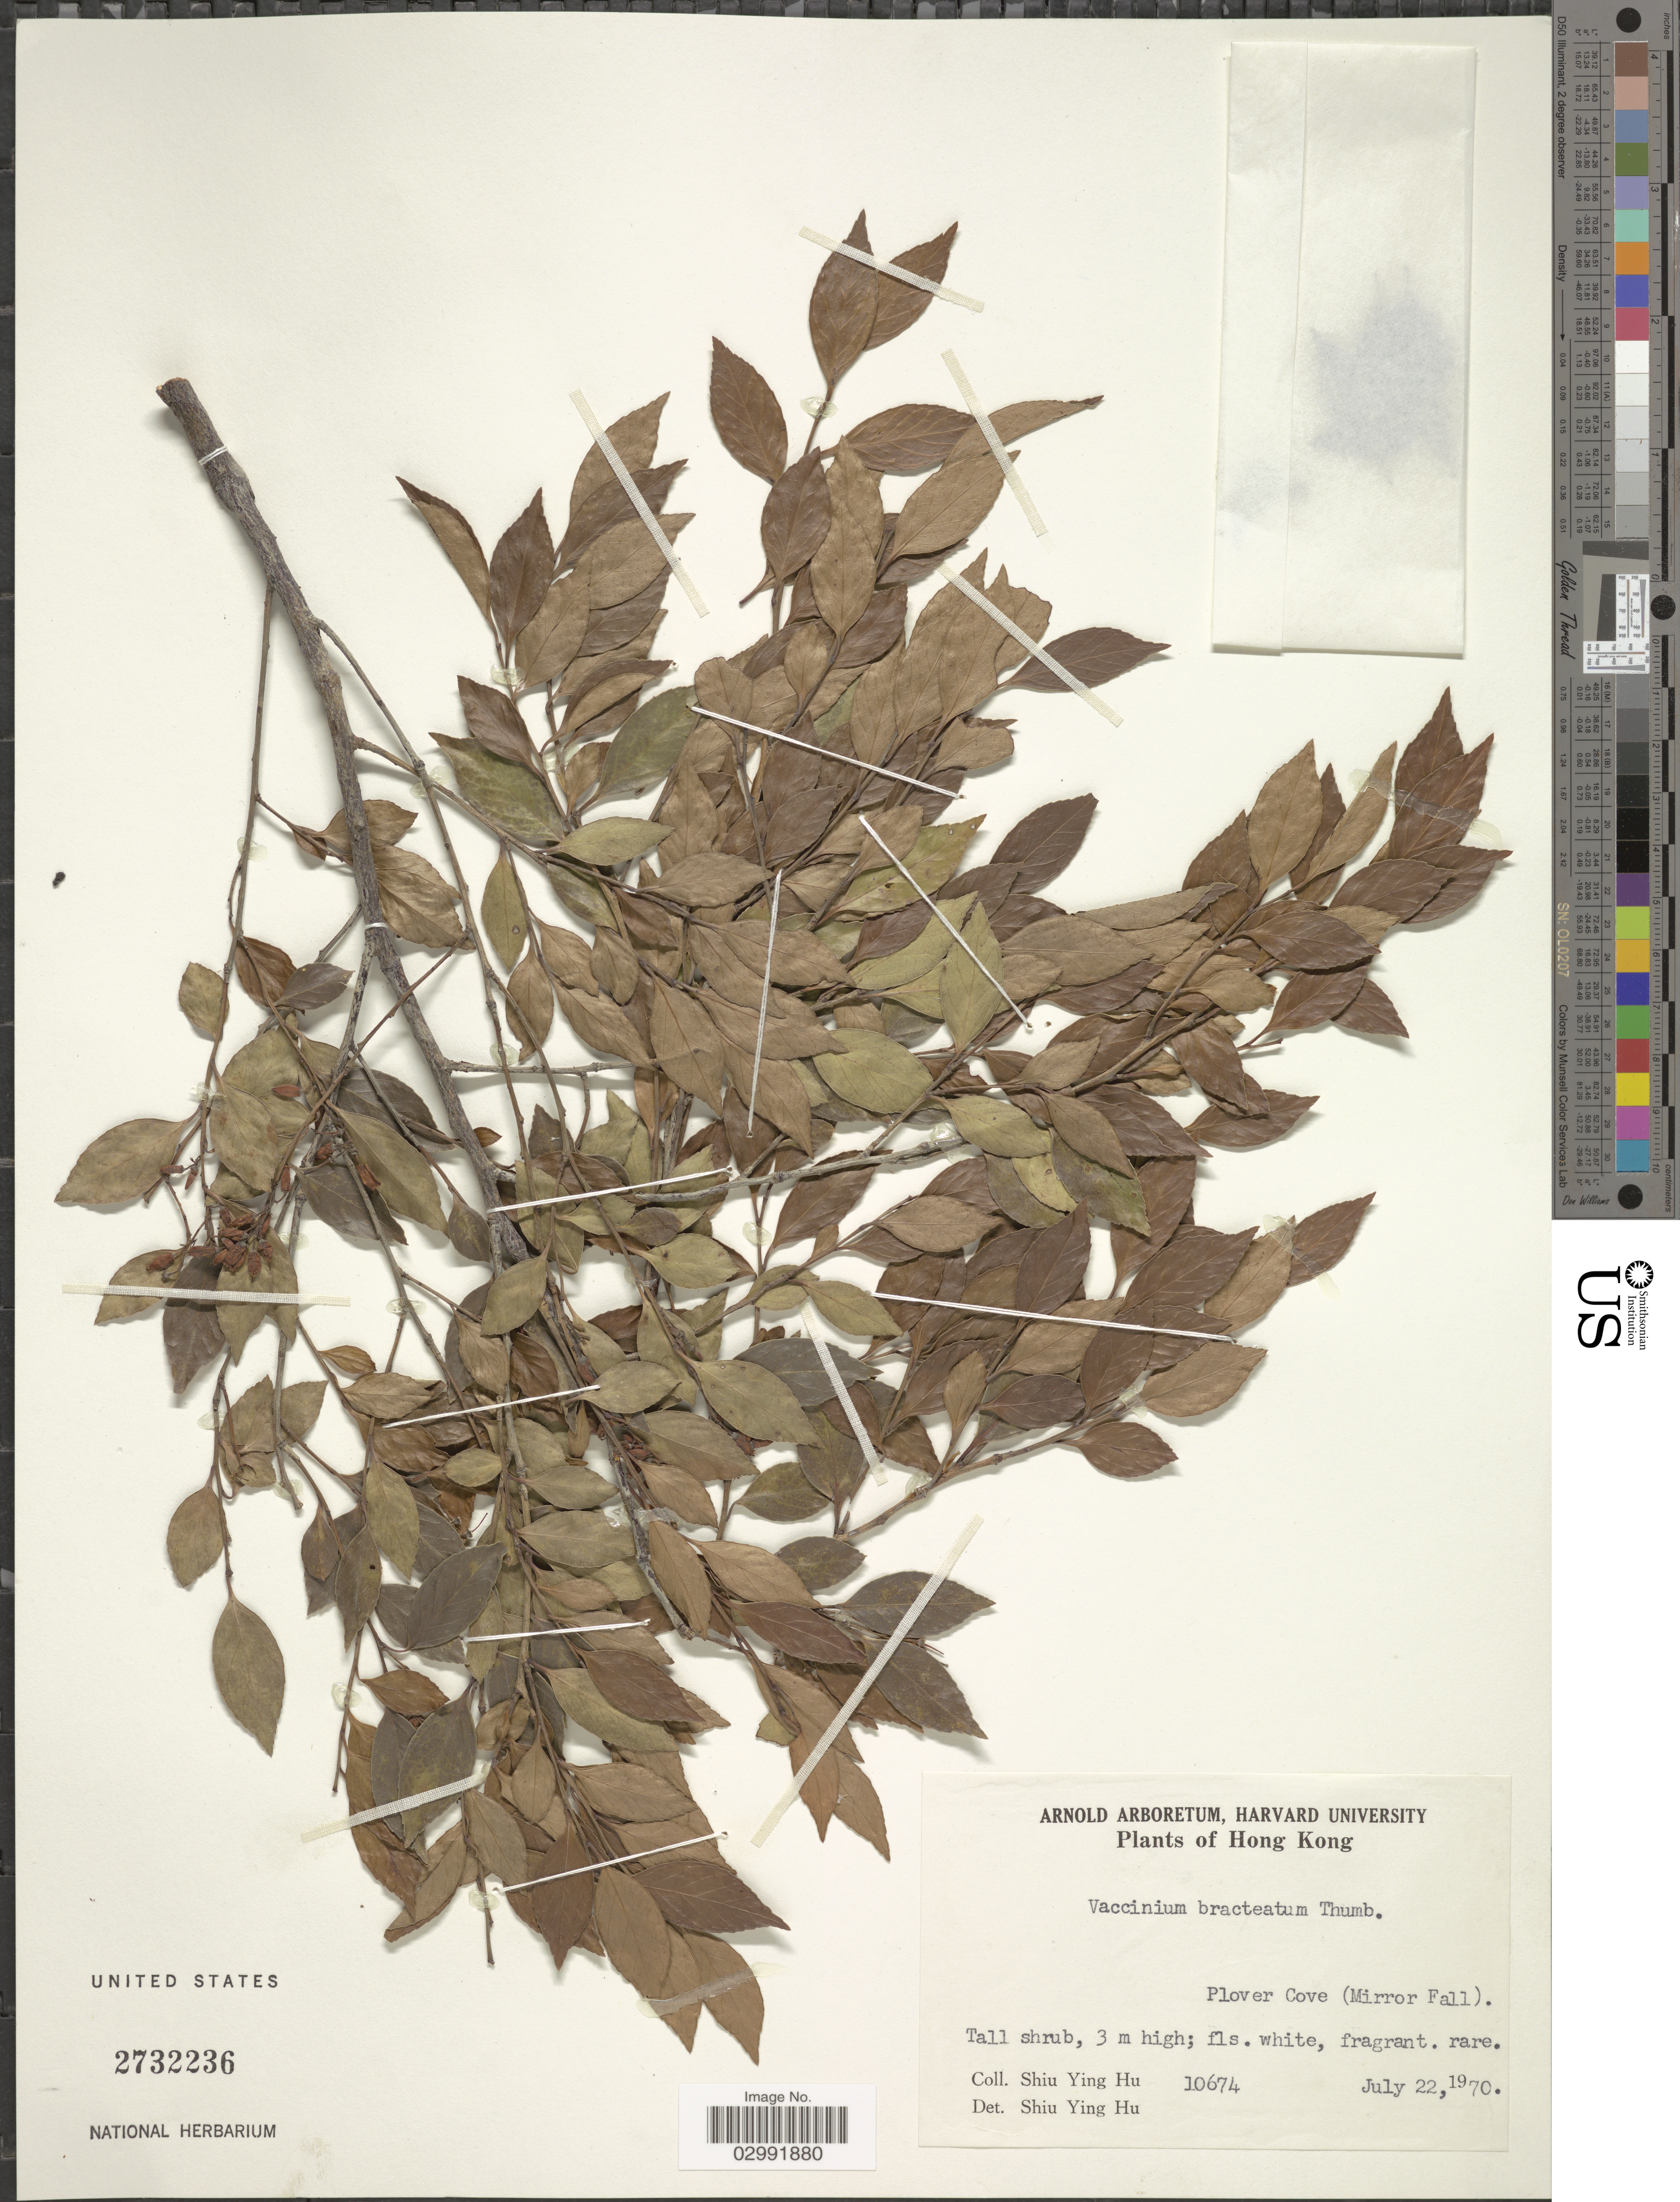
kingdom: Plantae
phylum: Tracheophyta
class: Magnoliopsida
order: Ericales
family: Ericaceae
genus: Vaccinium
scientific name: Vaccinium bracteatum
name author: Thunb.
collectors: S. Y. Hu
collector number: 10674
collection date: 1970-07-22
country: China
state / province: Hong Kong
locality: Plover Cove (Mirror Fall).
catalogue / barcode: US 2732236